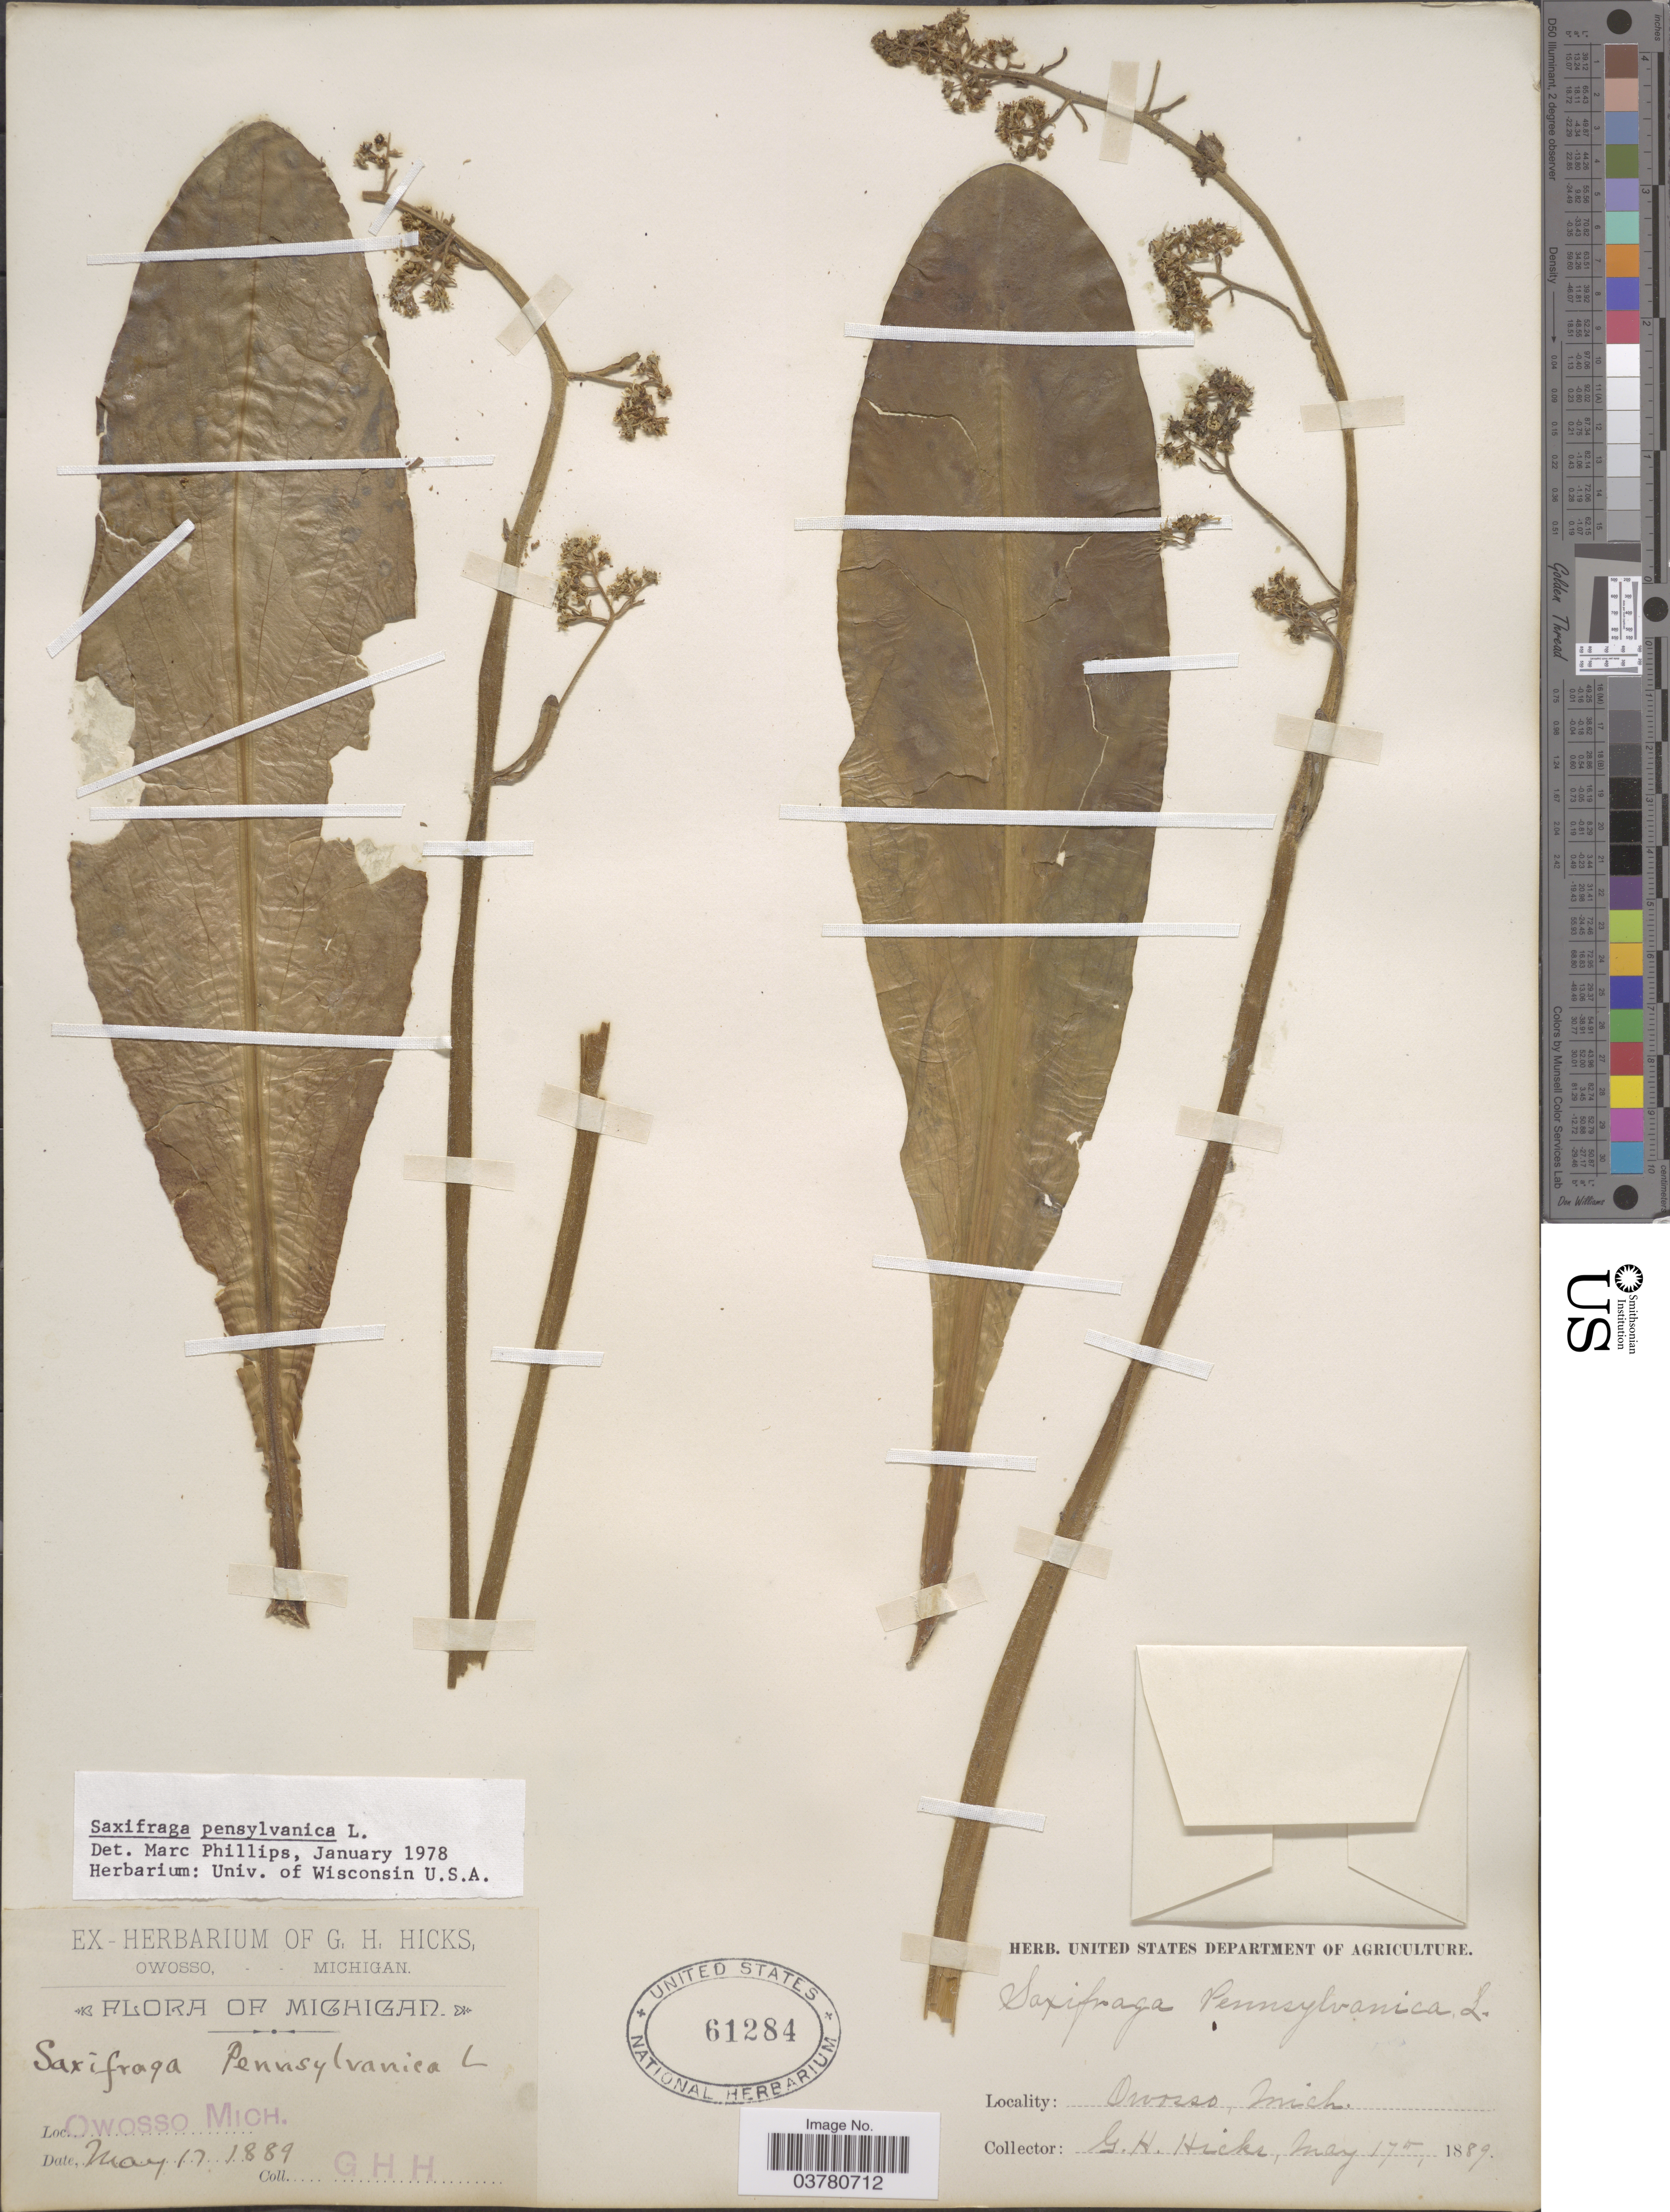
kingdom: Plantae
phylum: Tracheophyta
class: Magnoliopsida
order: Saxifragales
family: Saxifragaceae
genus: Micranthes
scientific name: Micranthes pensylvanica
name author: (L.) Haw.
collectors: G. Hicks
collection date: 1889-05-17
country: United States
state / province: Michigan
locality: Owosso.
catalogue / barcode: US 61284